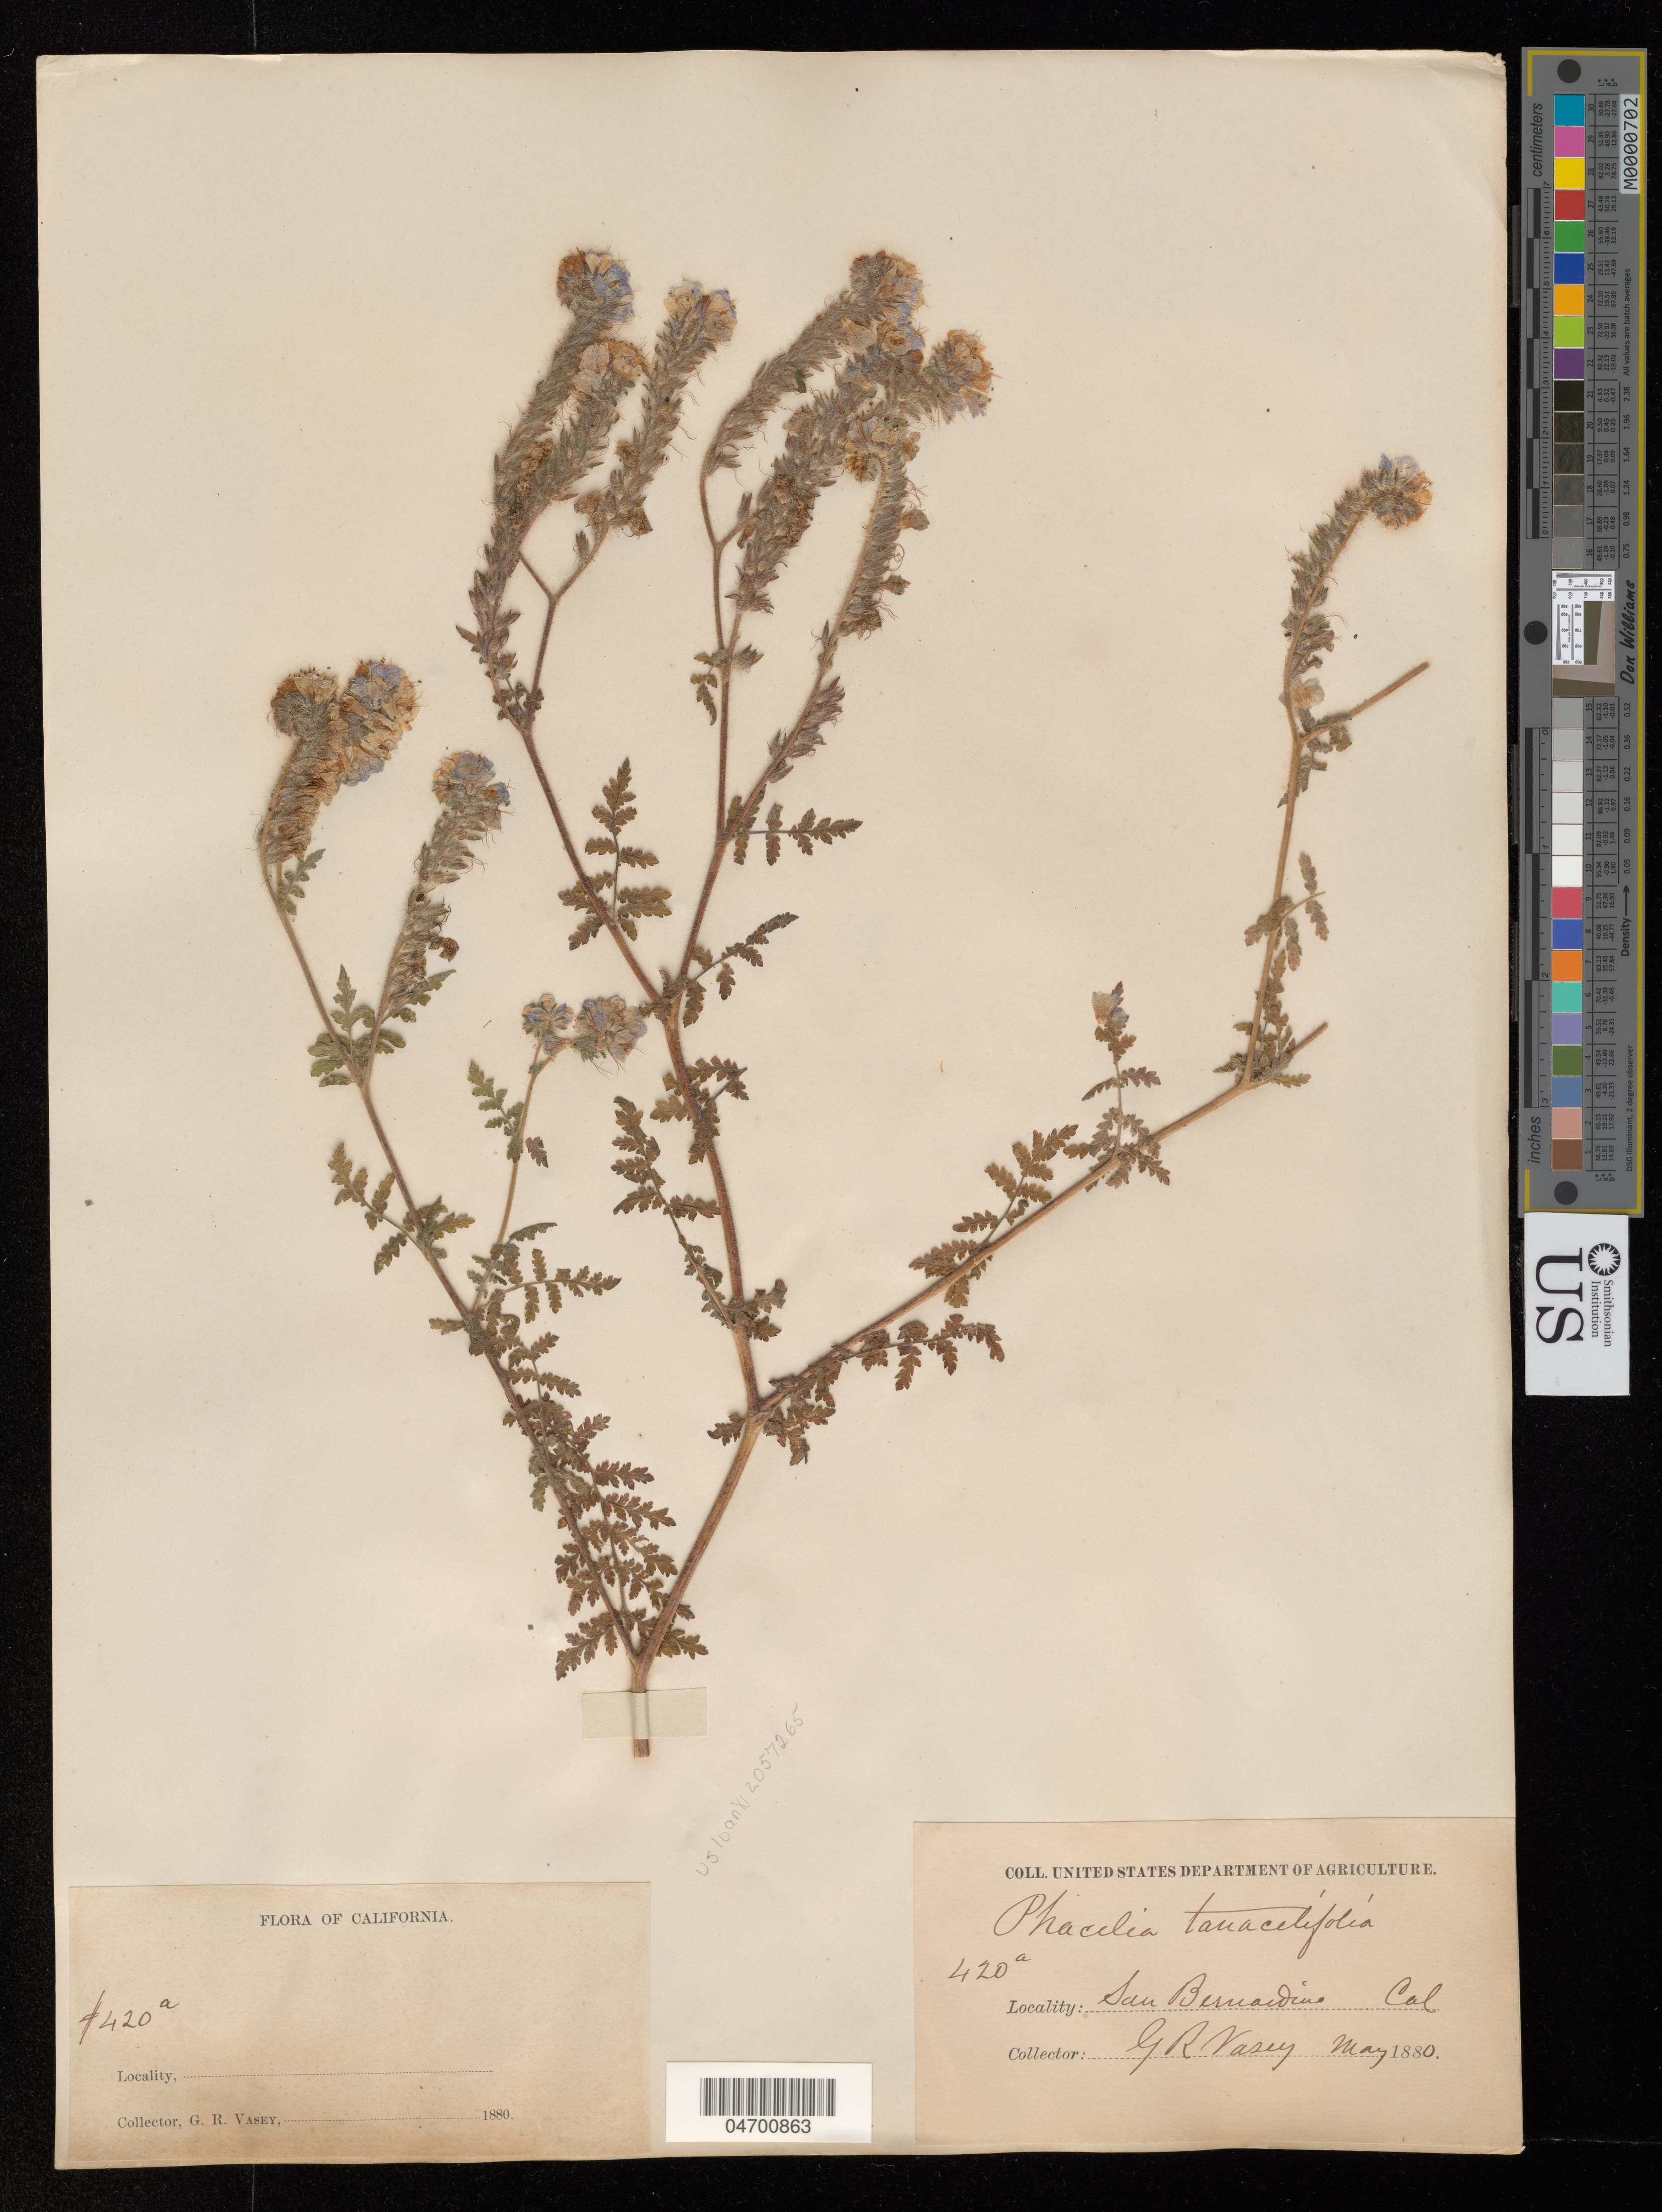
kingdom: Plantae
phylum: Tracheophyta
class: Magnoliopsida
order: Boraginales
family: Hydrophyllaceae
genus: Phacelia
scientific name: Phacelia tanacetifolia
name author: Benth.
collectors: G. R. Vasey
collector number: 420a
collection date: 1880-05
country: United States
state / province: California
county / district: San Bernardino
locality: San Bernardino.